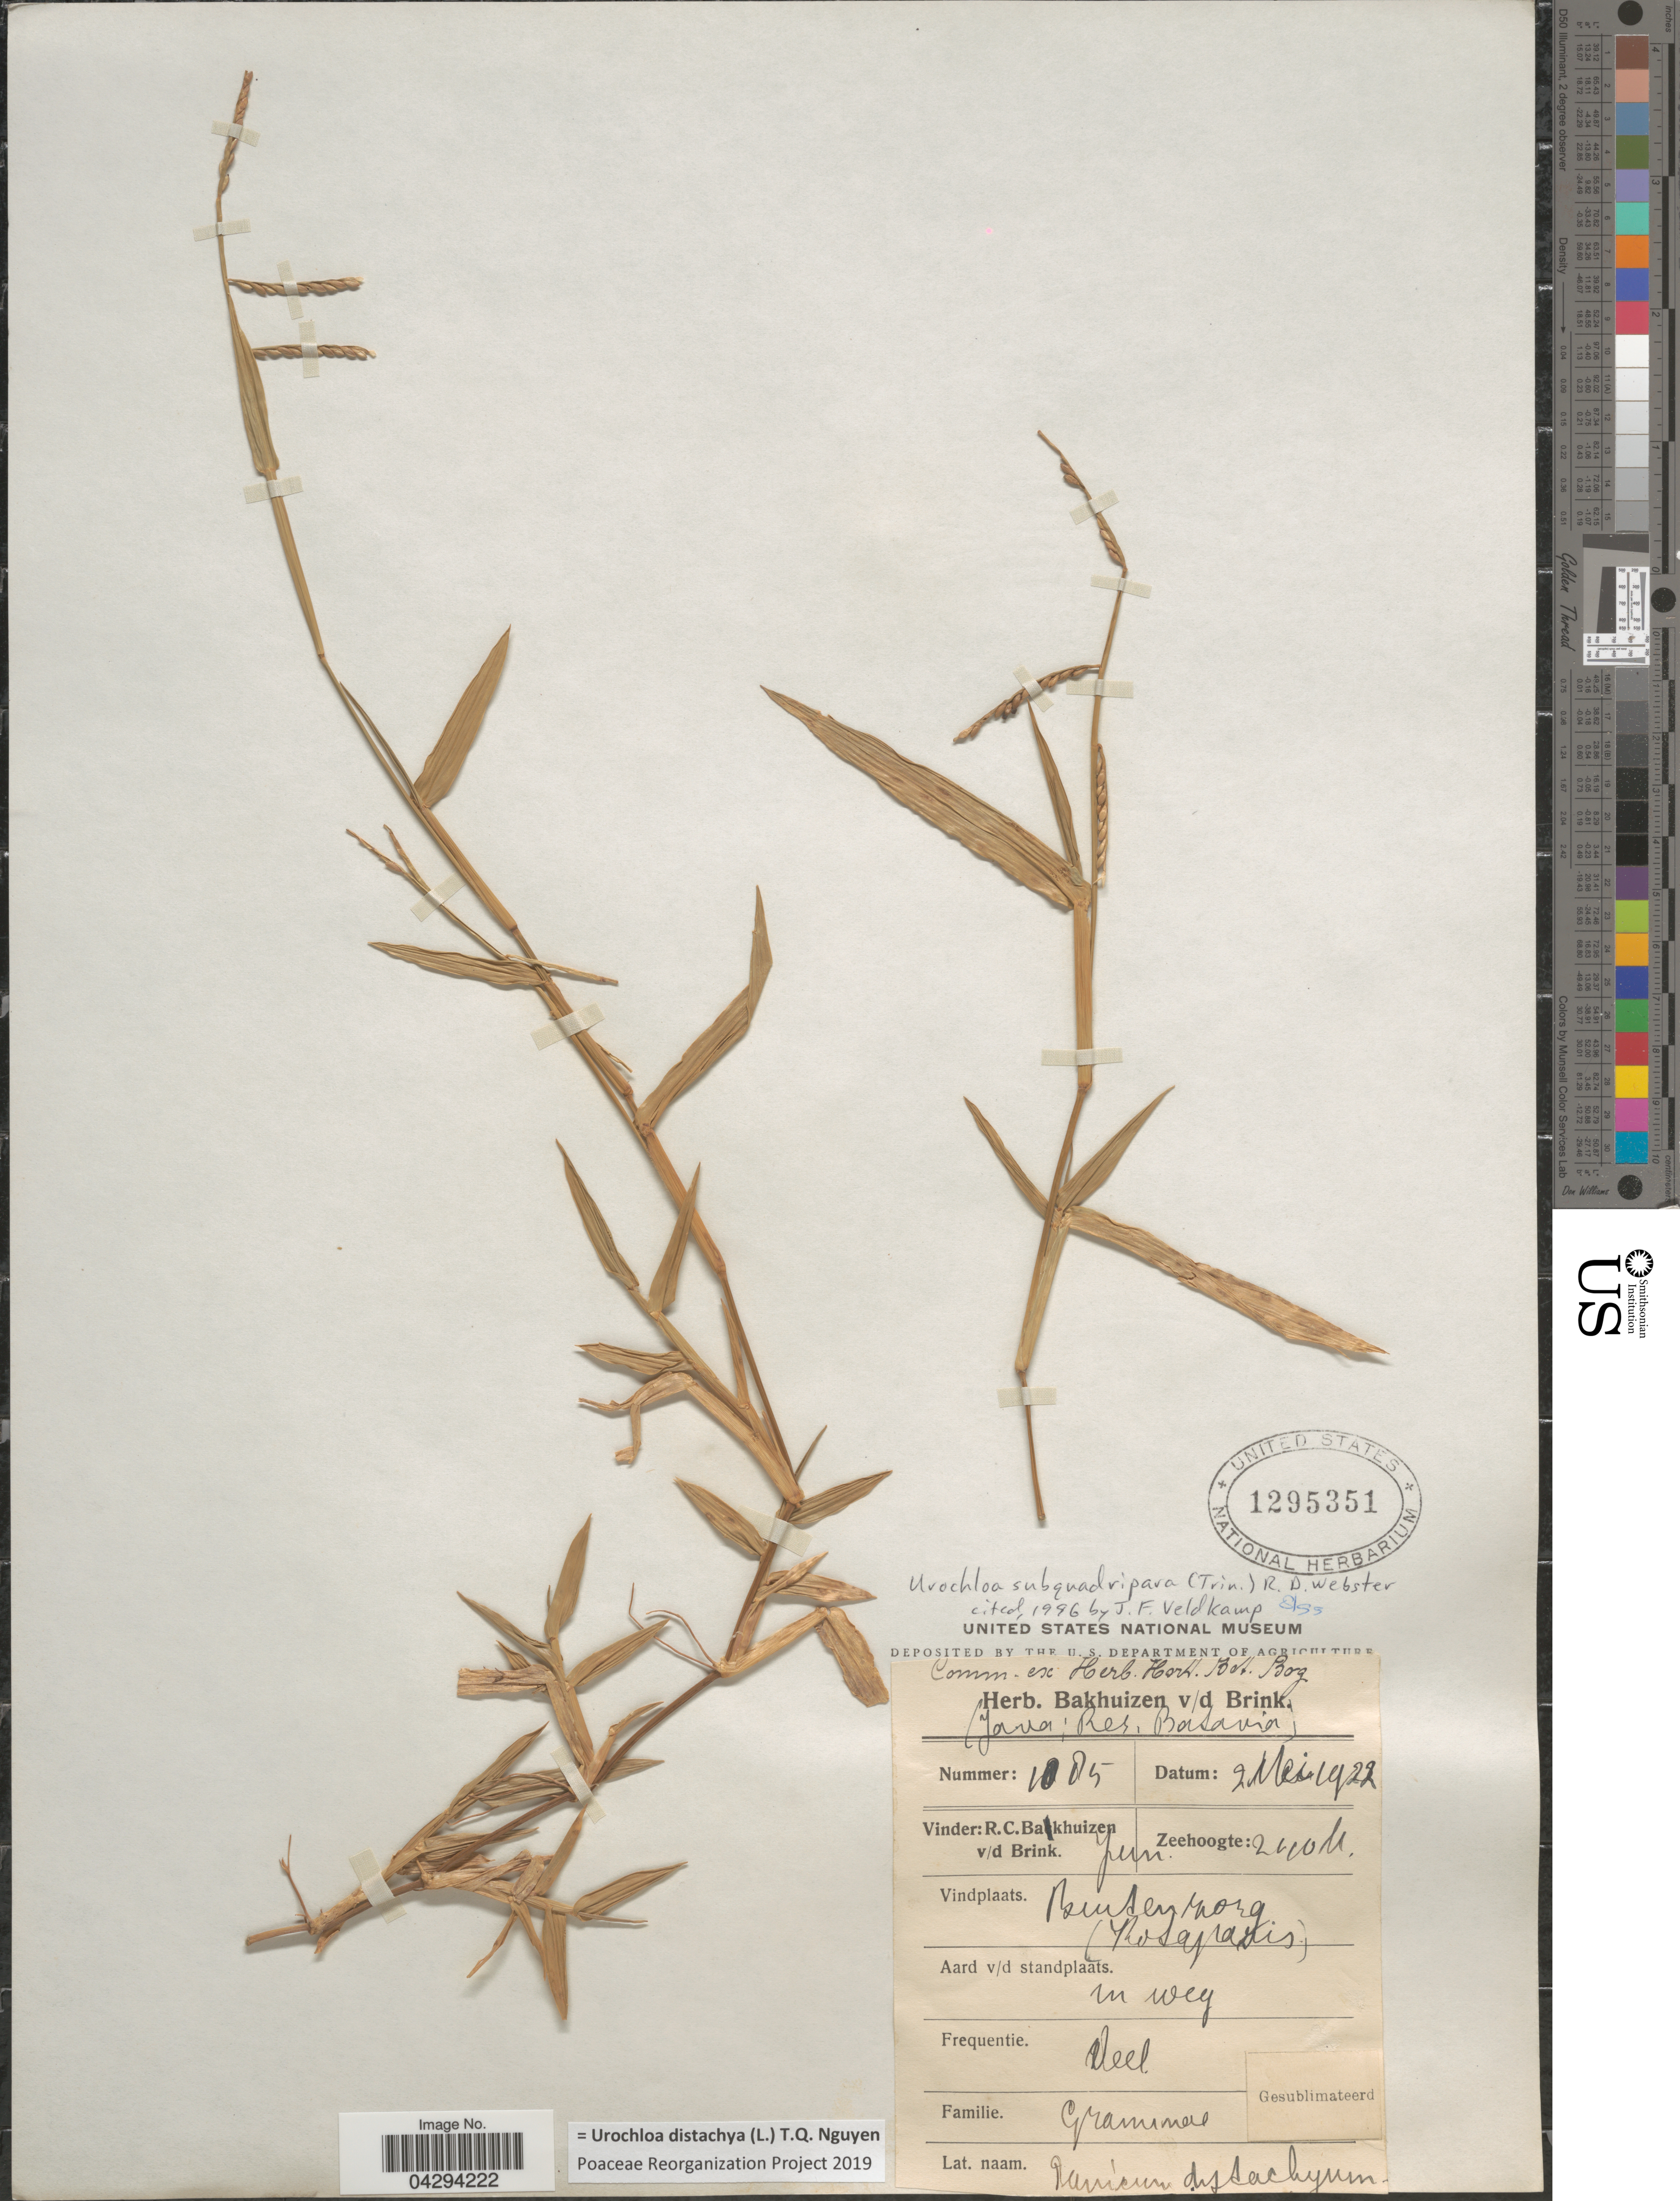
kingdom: Plantae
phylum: Tracheophyta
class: Liliopsida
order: Poales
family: Poaceae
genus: Urochloa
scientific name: Urochloa distachya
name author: (L.) T.Q. Nguyen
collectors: R. C. Bakhuizen van den Brink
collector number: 1085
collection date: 1922-05-02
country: Indonesia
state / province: Java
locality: Buitenzorg (Rodapatis).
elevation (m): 240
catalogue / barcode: US 1295351